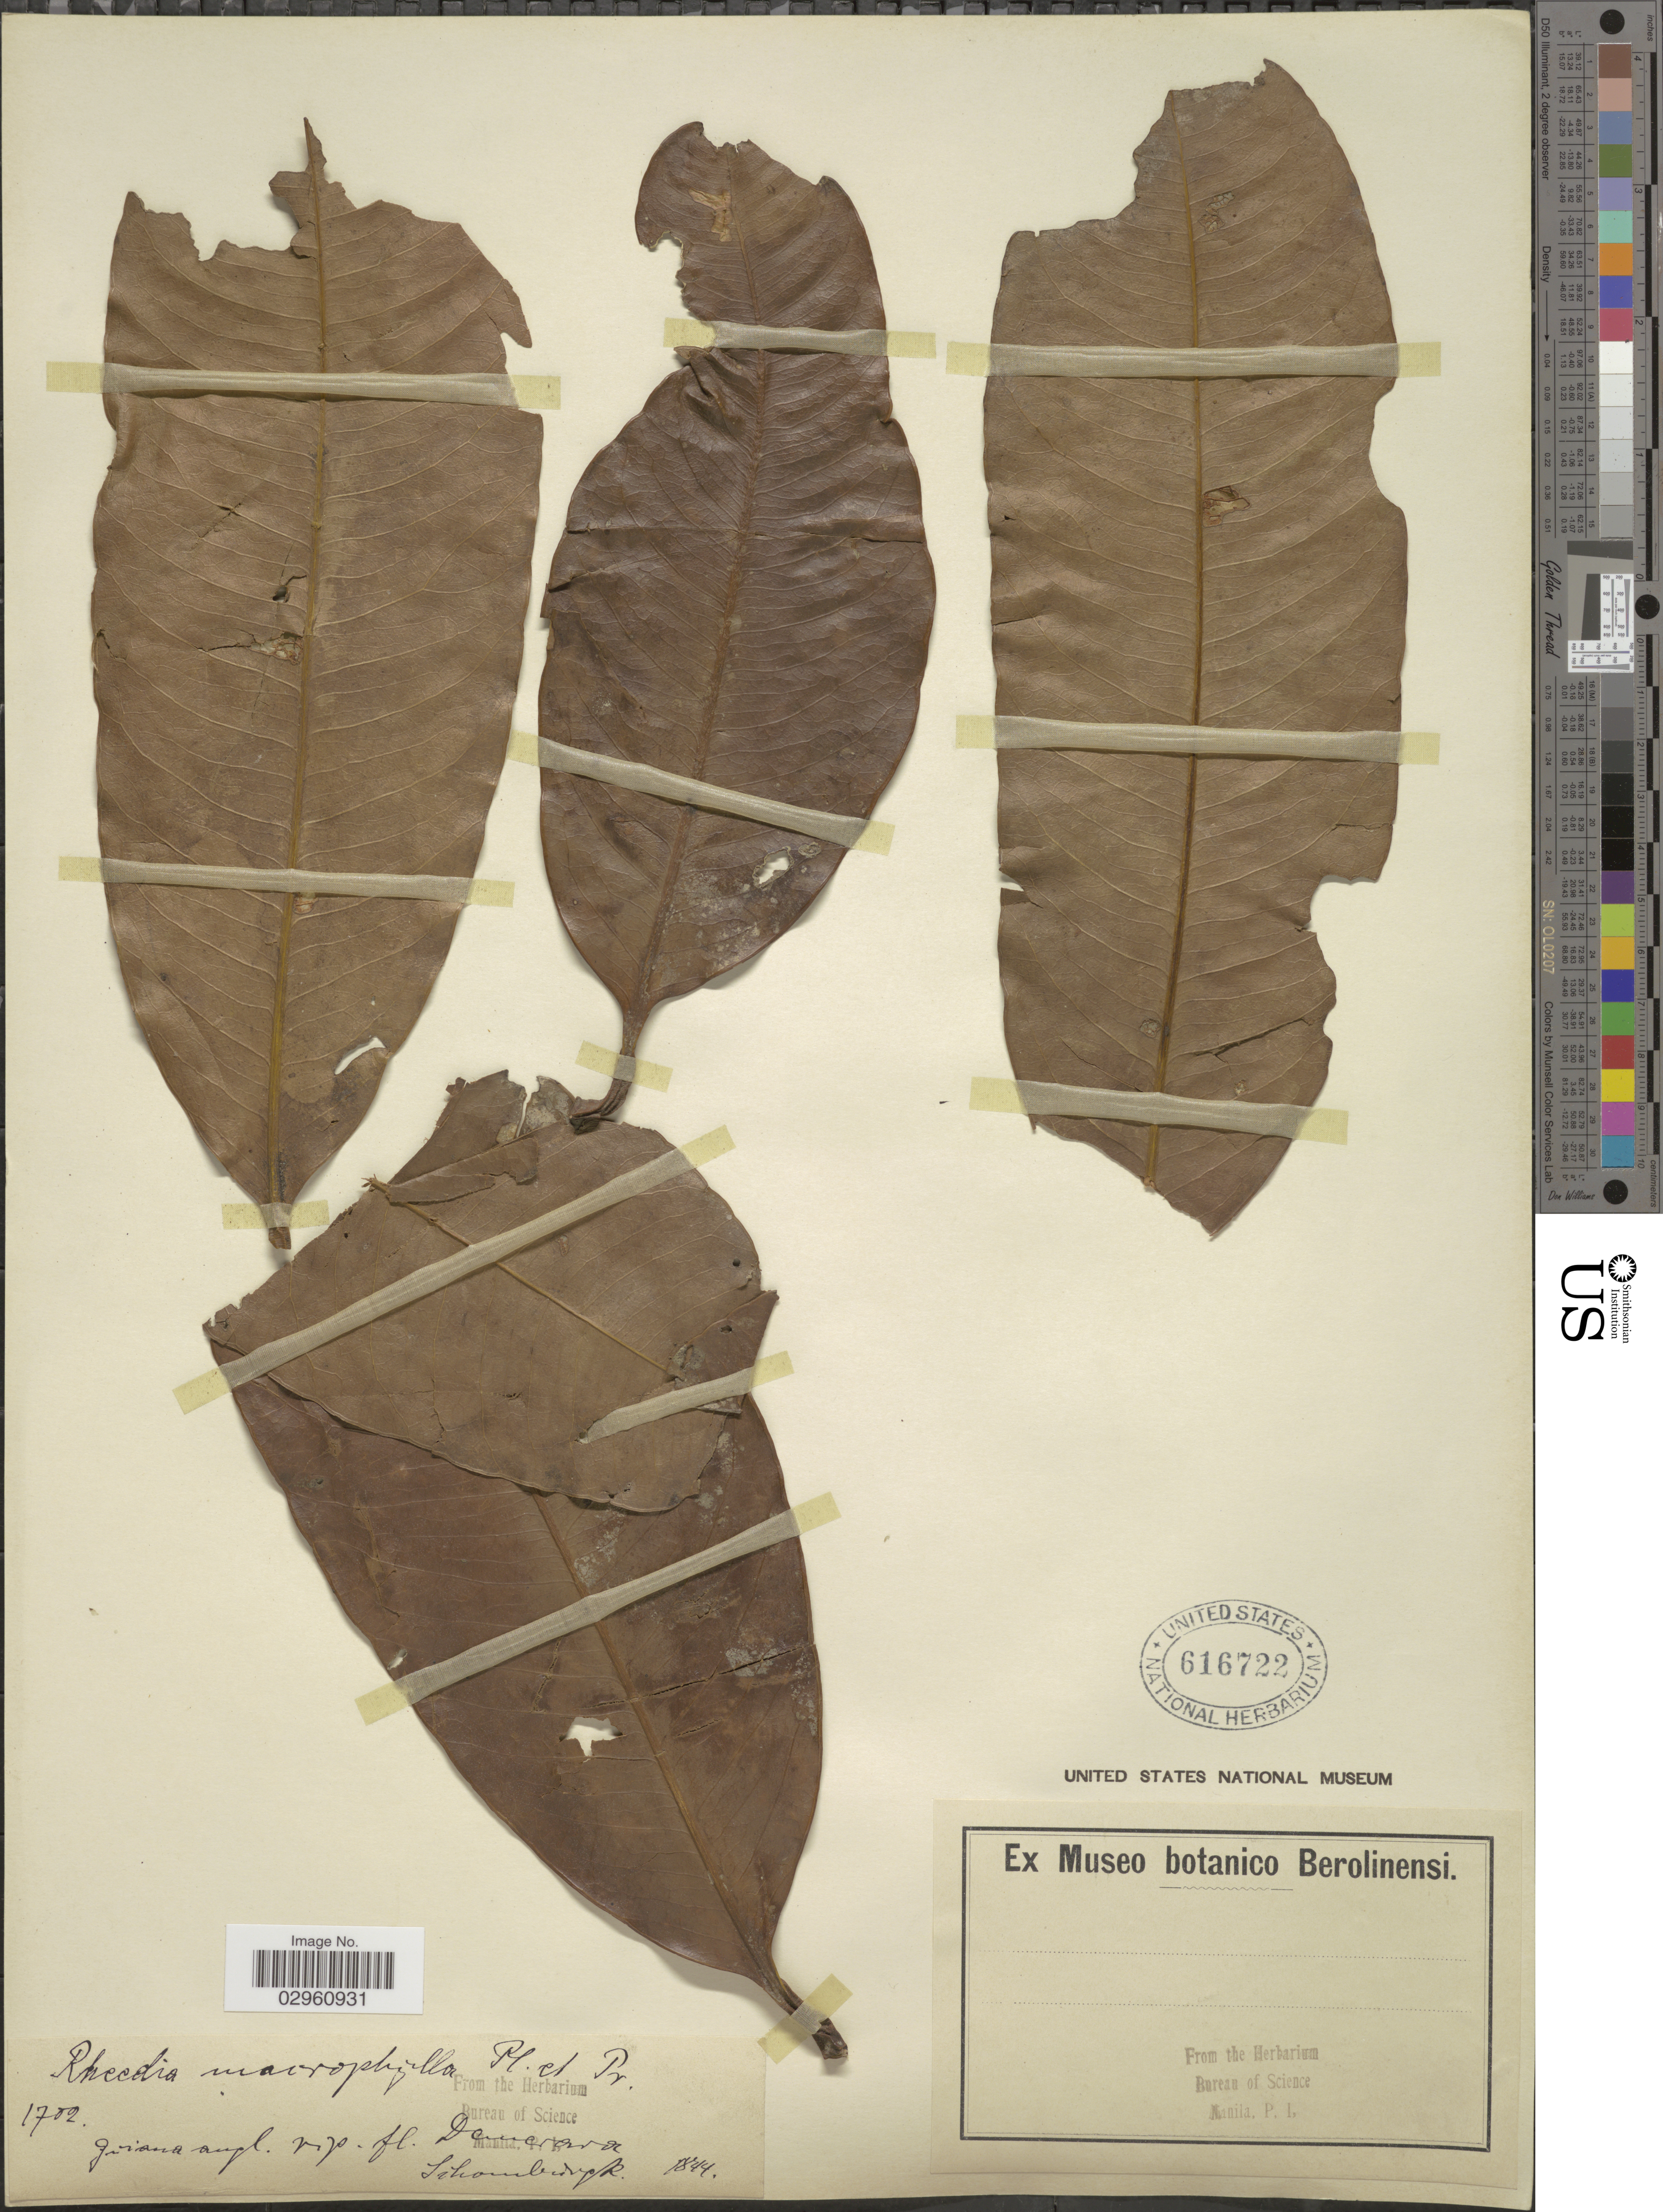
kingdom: Plantae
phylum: Tracheophyta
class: Magnoliopsida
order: Malpighiales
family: Clusiaceae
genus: Garcinia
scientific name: Garcinia macrophylla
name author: Mart.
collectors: -- Schomburgk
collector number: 1702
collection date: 1844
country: Guyana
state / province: Demerara-Mahaica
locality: Demerara.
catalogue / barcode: US 616722